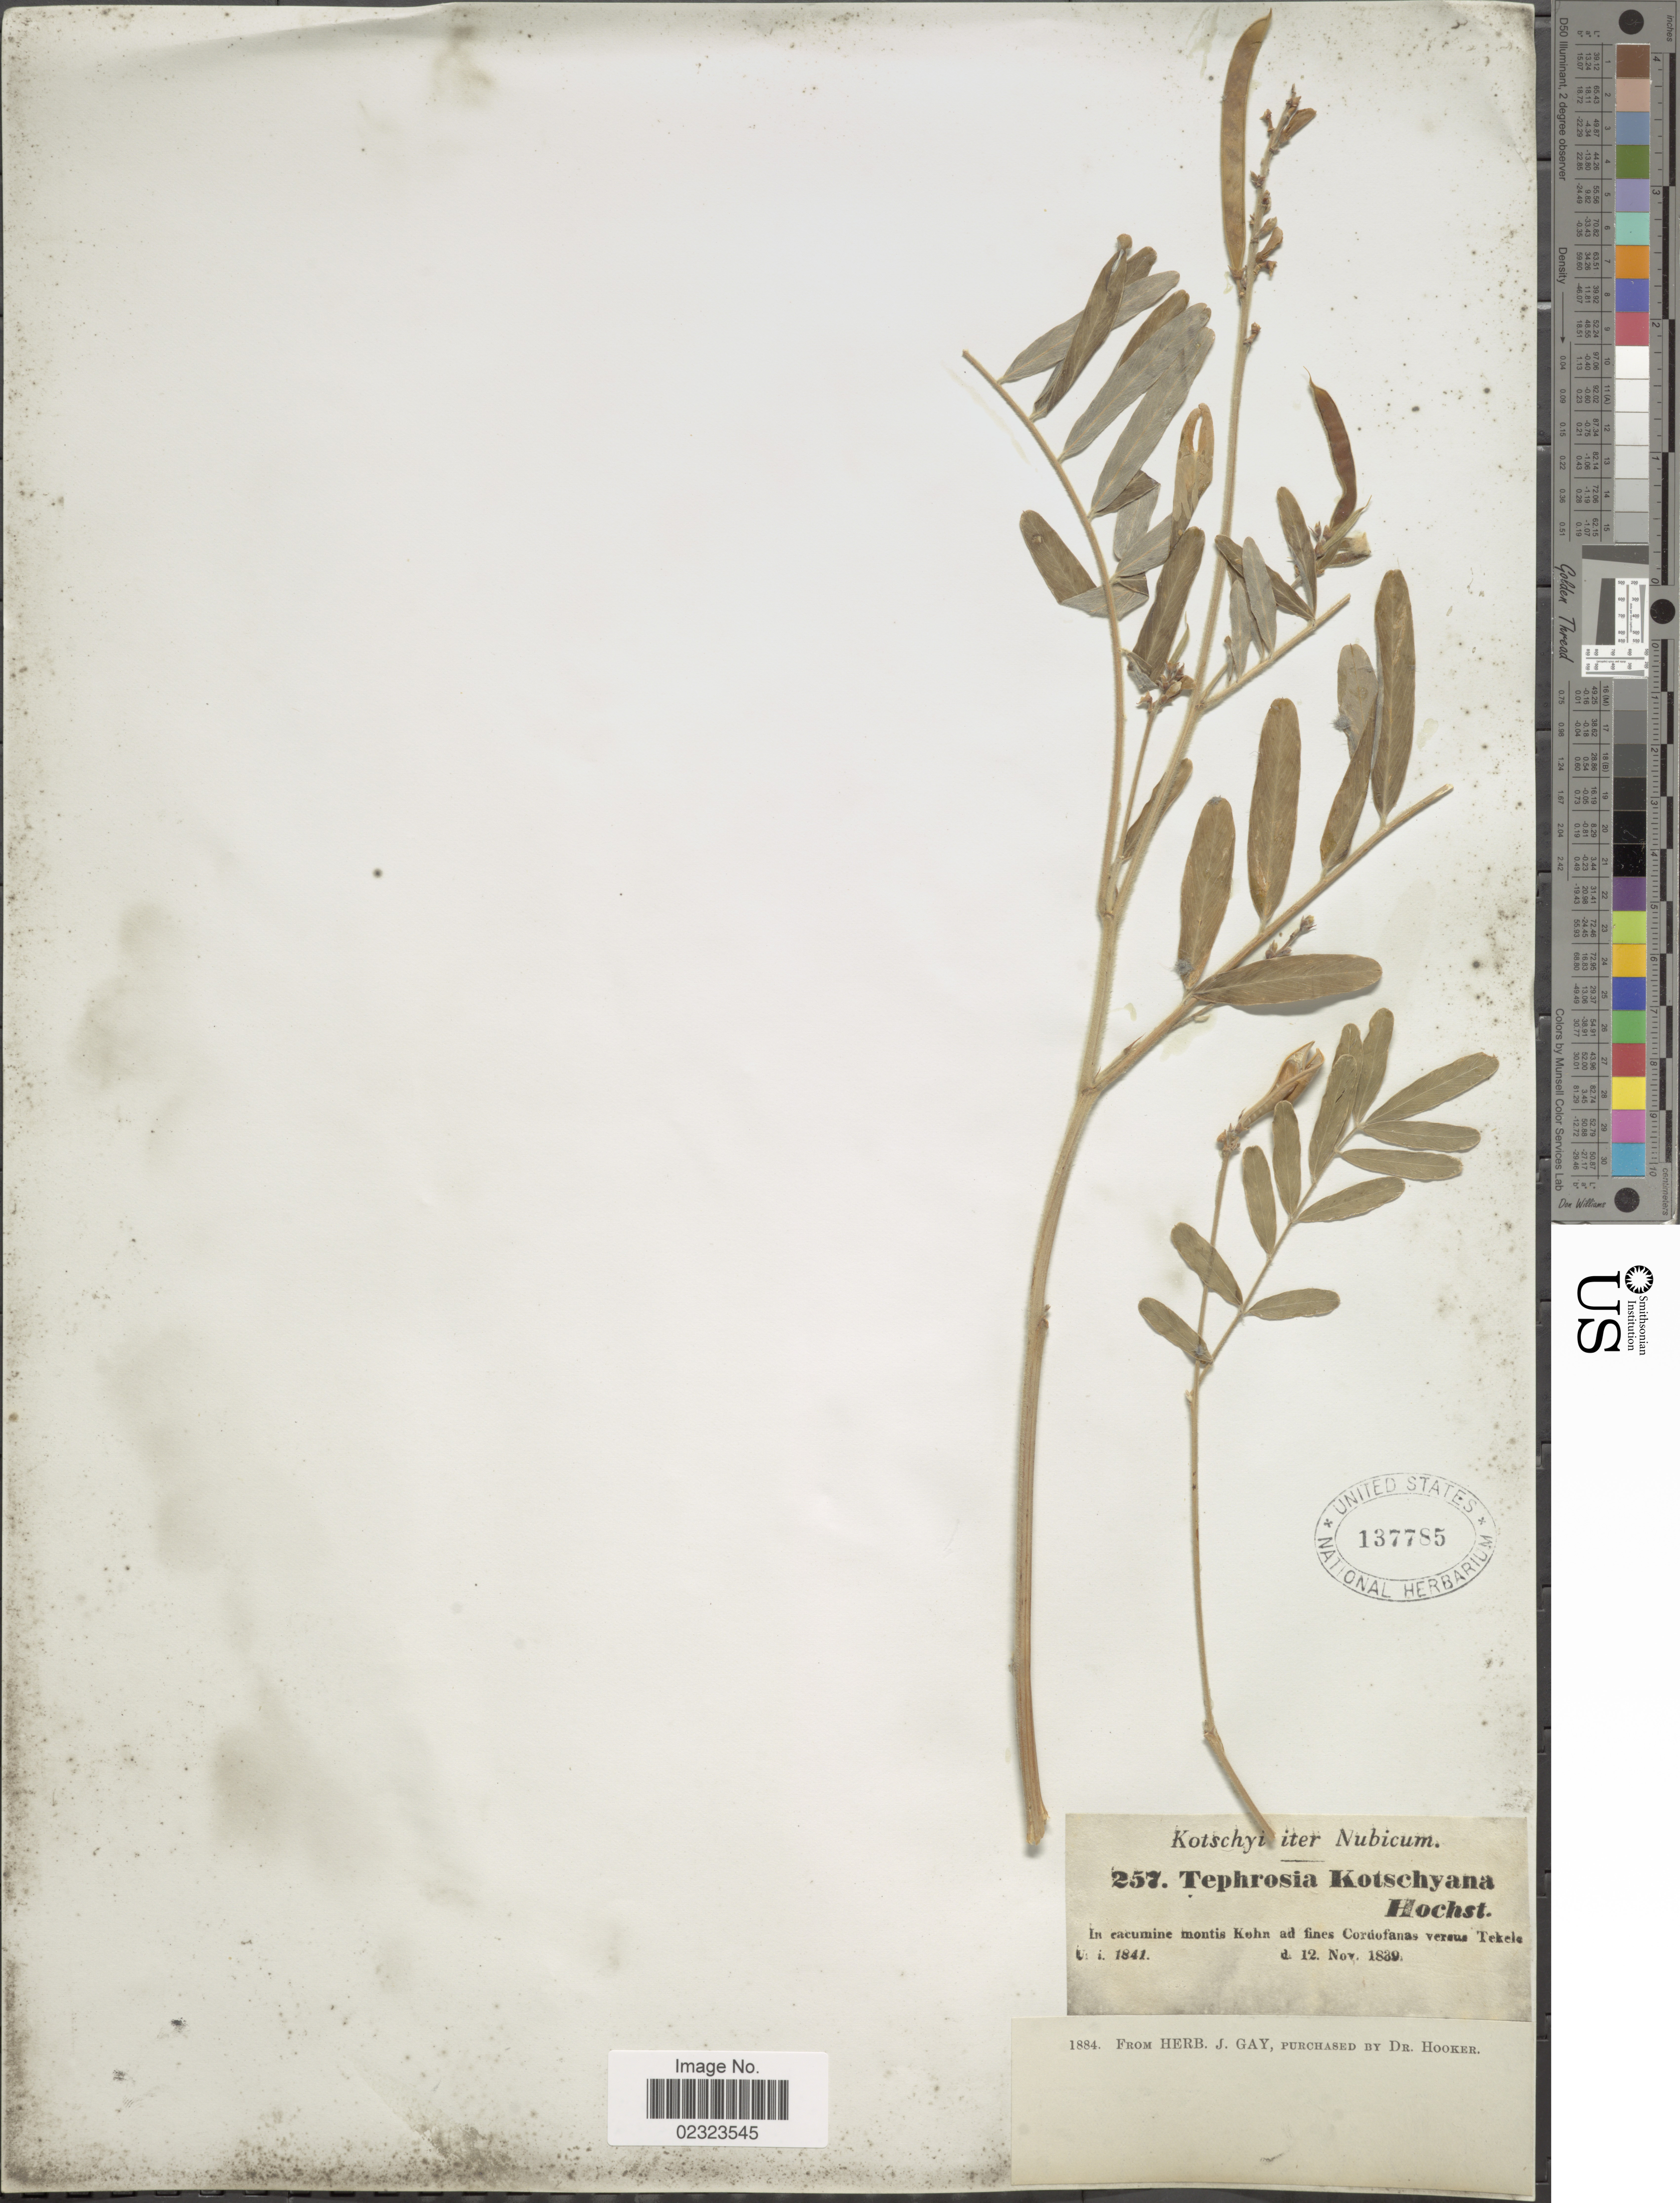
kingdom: Plantae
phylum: Tracheophyta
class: Magnoliopsida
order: Fabales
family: Fabaceae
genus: Tephrosia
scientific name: Tephrosia kotschyana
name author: Hochst. ex A. Rich.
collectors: -. Kotschyi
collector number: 257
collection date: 1839-11-12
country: Sudan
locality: Nubicum, in cacumine montis Kohn ad fines Cordofanas versus Tekels.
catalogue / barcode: US 137785